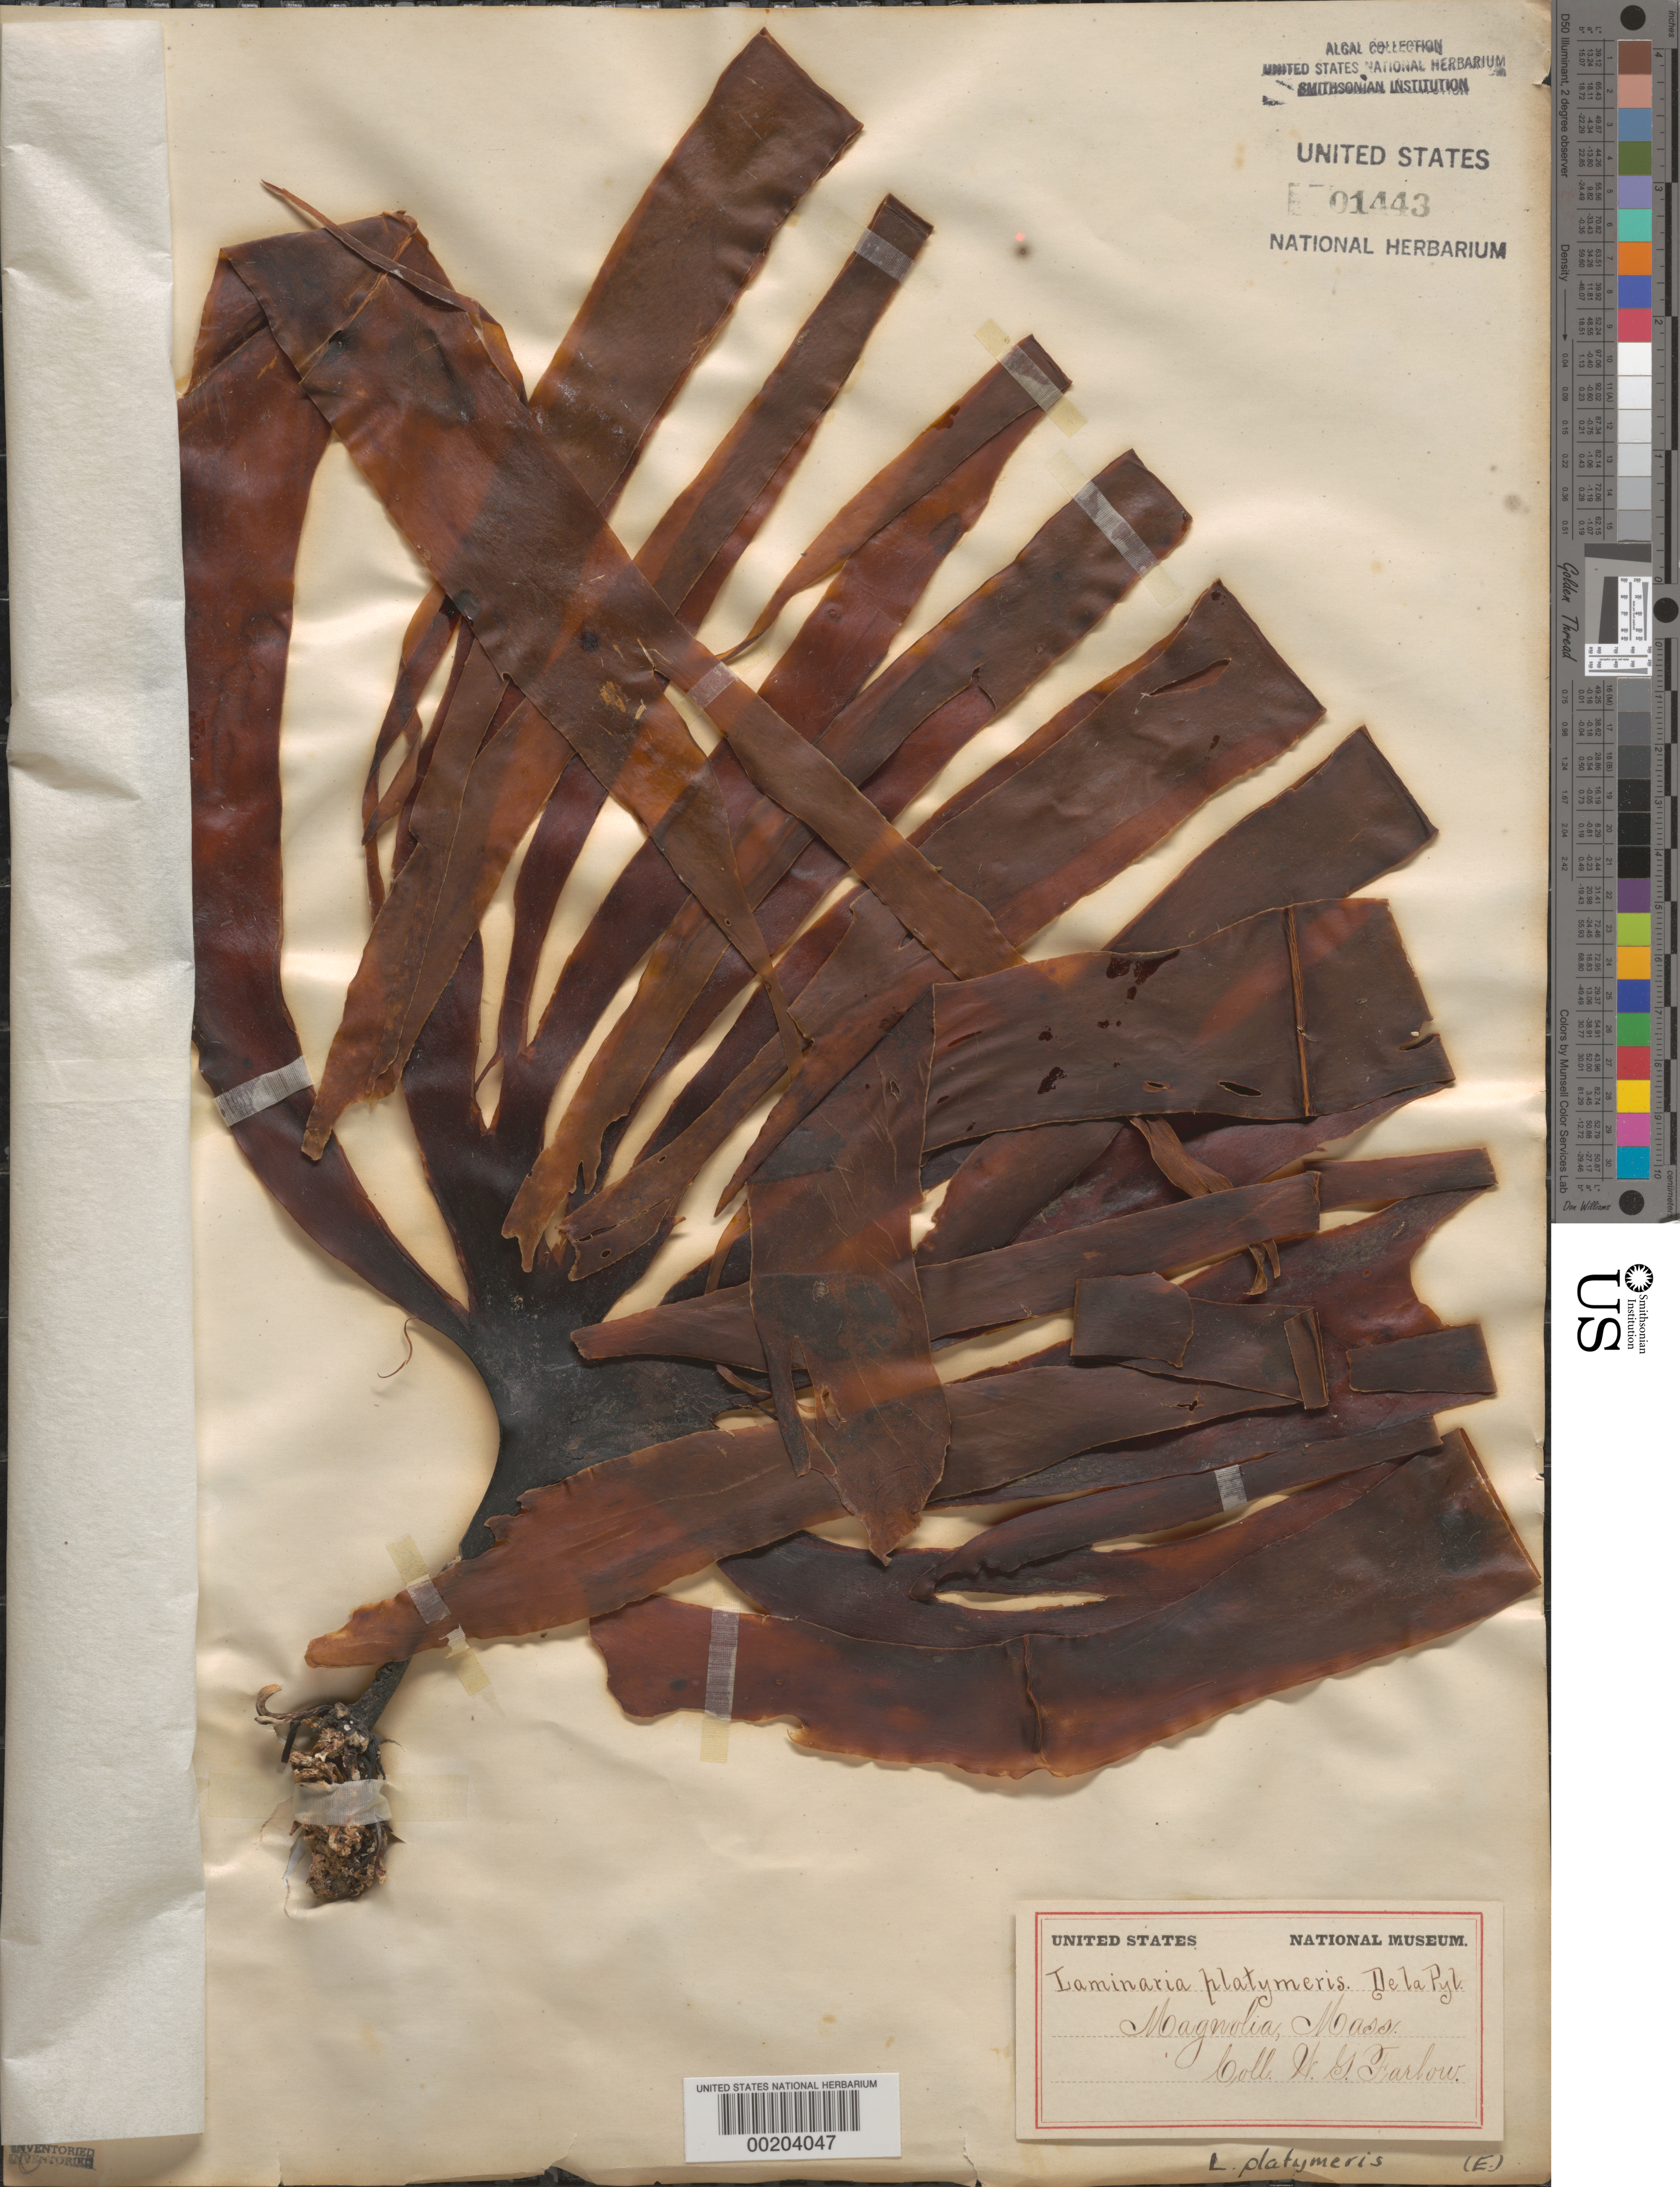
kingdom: Chromista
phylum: Ochrophyta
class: Phaeophyceae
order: Laminariales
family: Laminariaceae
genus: Laminaria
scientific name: Laminaria platymeris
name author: Bach. Pyl.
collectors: W. G. Farlow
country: United States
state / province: Massachusetts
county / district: Essex County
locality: Magnolia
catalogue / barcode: US 1443